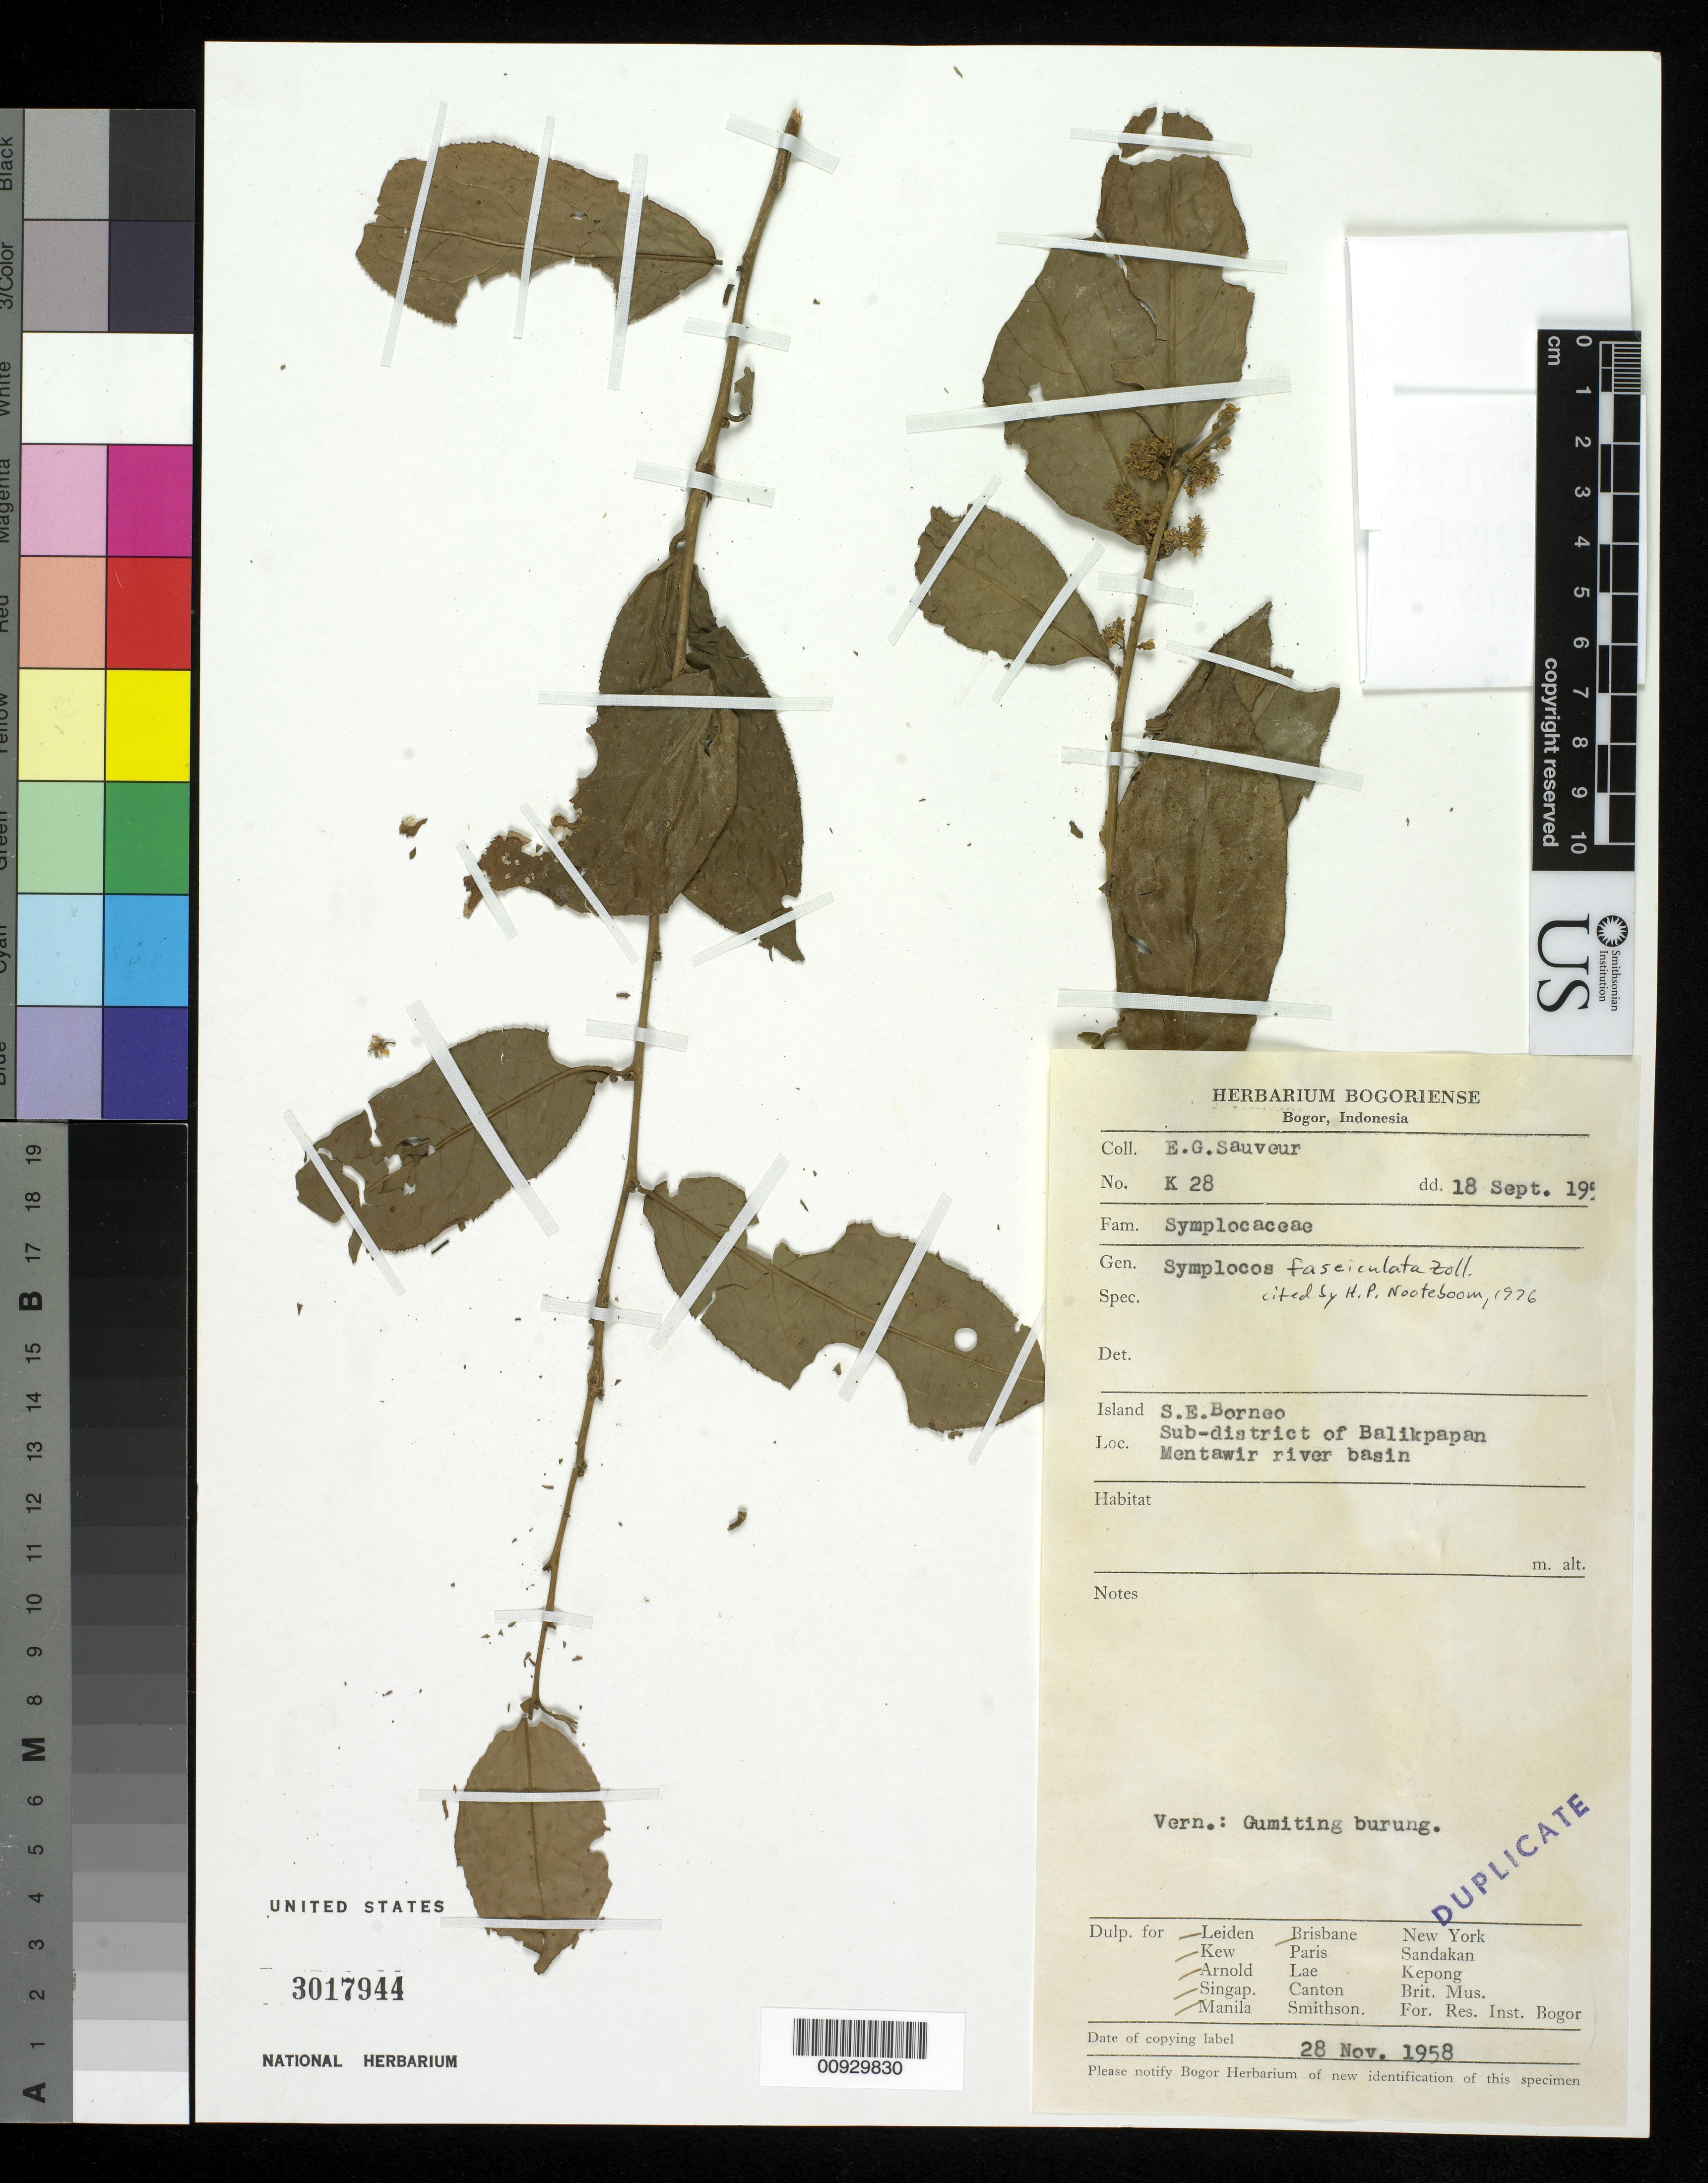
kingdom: Plantae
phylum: Tracheophyta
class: Magnoliopsida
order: Ericales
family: Symplocaceae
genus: Symplocos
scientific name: Symplocos fasciculata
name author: Roxb. ex A. DC.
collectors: E.G. Sauveur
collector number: K 28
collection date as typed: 18 Sep 1957 or 18 Sep 1958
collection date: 1957-09-18 or 1958-09-18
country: Indonesia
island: Borneo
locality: S.E. Borneo. Sub-district of Balikpapan. Mentawir River Basin.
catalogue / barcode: US 3017944